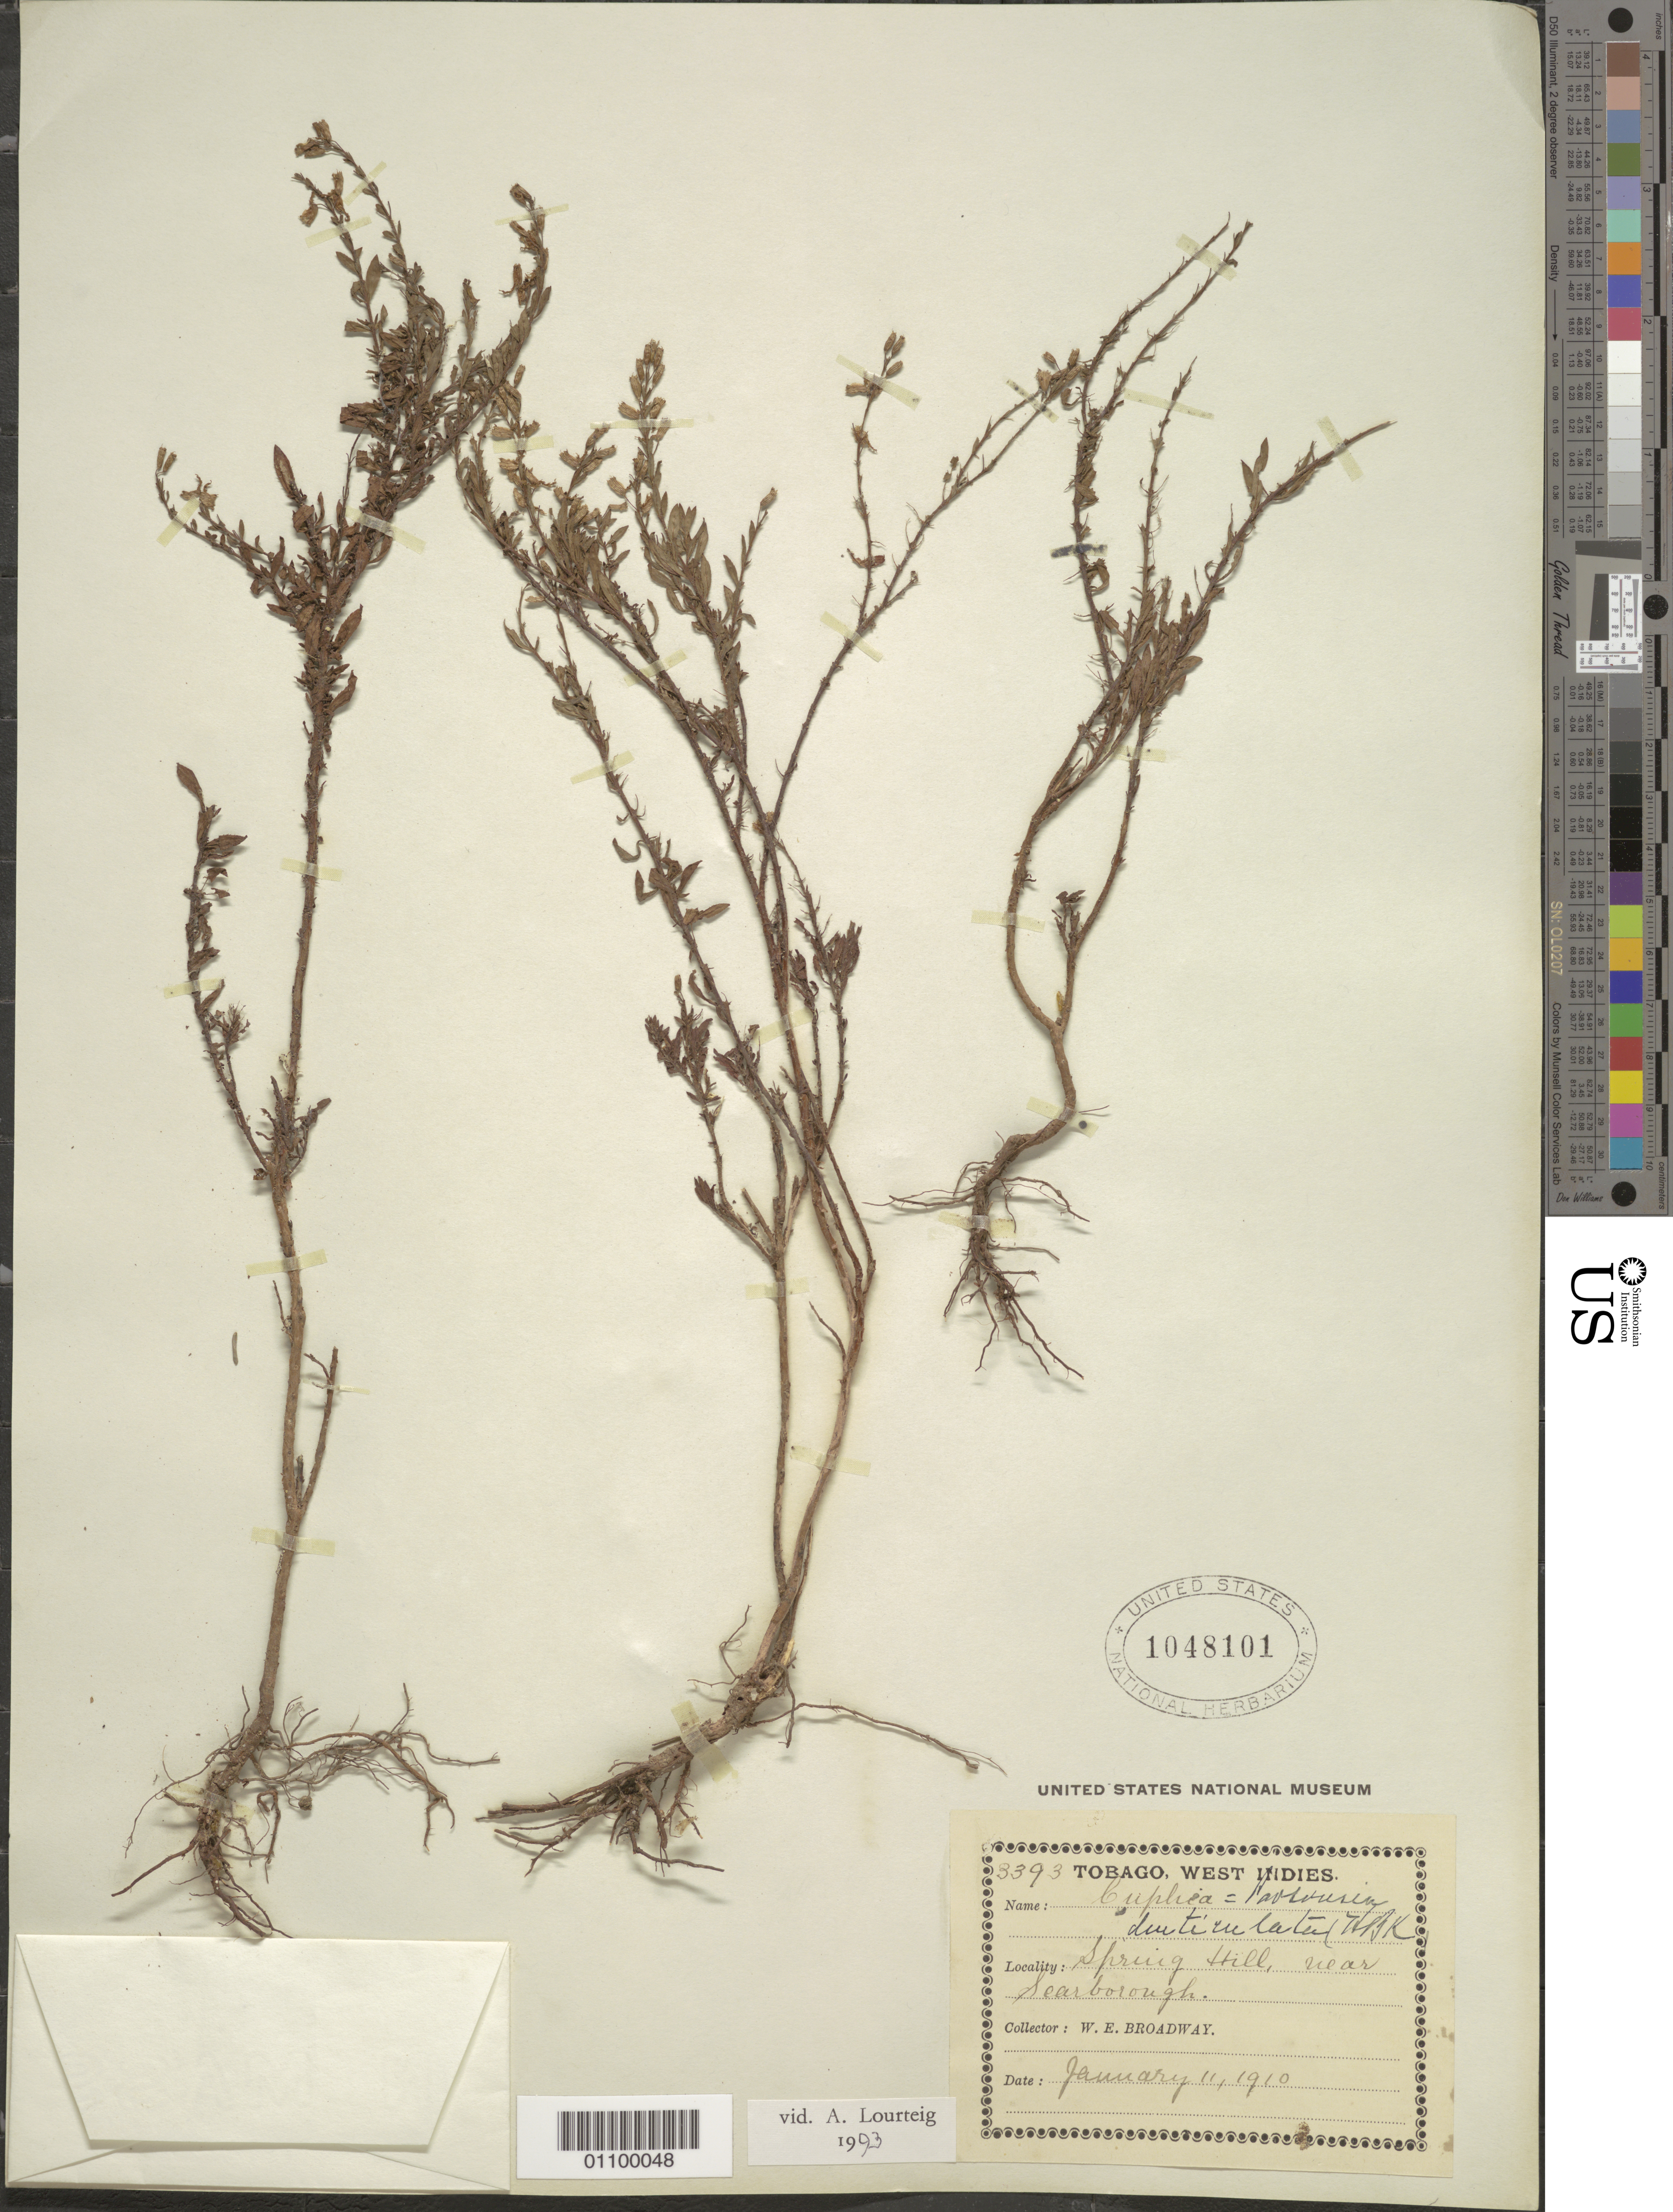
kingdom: Plantae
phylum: Tracheophyta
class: Magnoliopsida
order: Myrtales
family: Lythraceae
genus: Cuphea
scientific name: Cuphea denticulata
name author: Kunth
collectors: W. E. Broadway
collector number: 3393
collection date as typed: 11 Jan 1910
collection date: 1910-01-11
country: Trinidad and Tobago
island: Tobago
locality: Spring Hill, near Searborough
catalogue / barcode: US 1048101